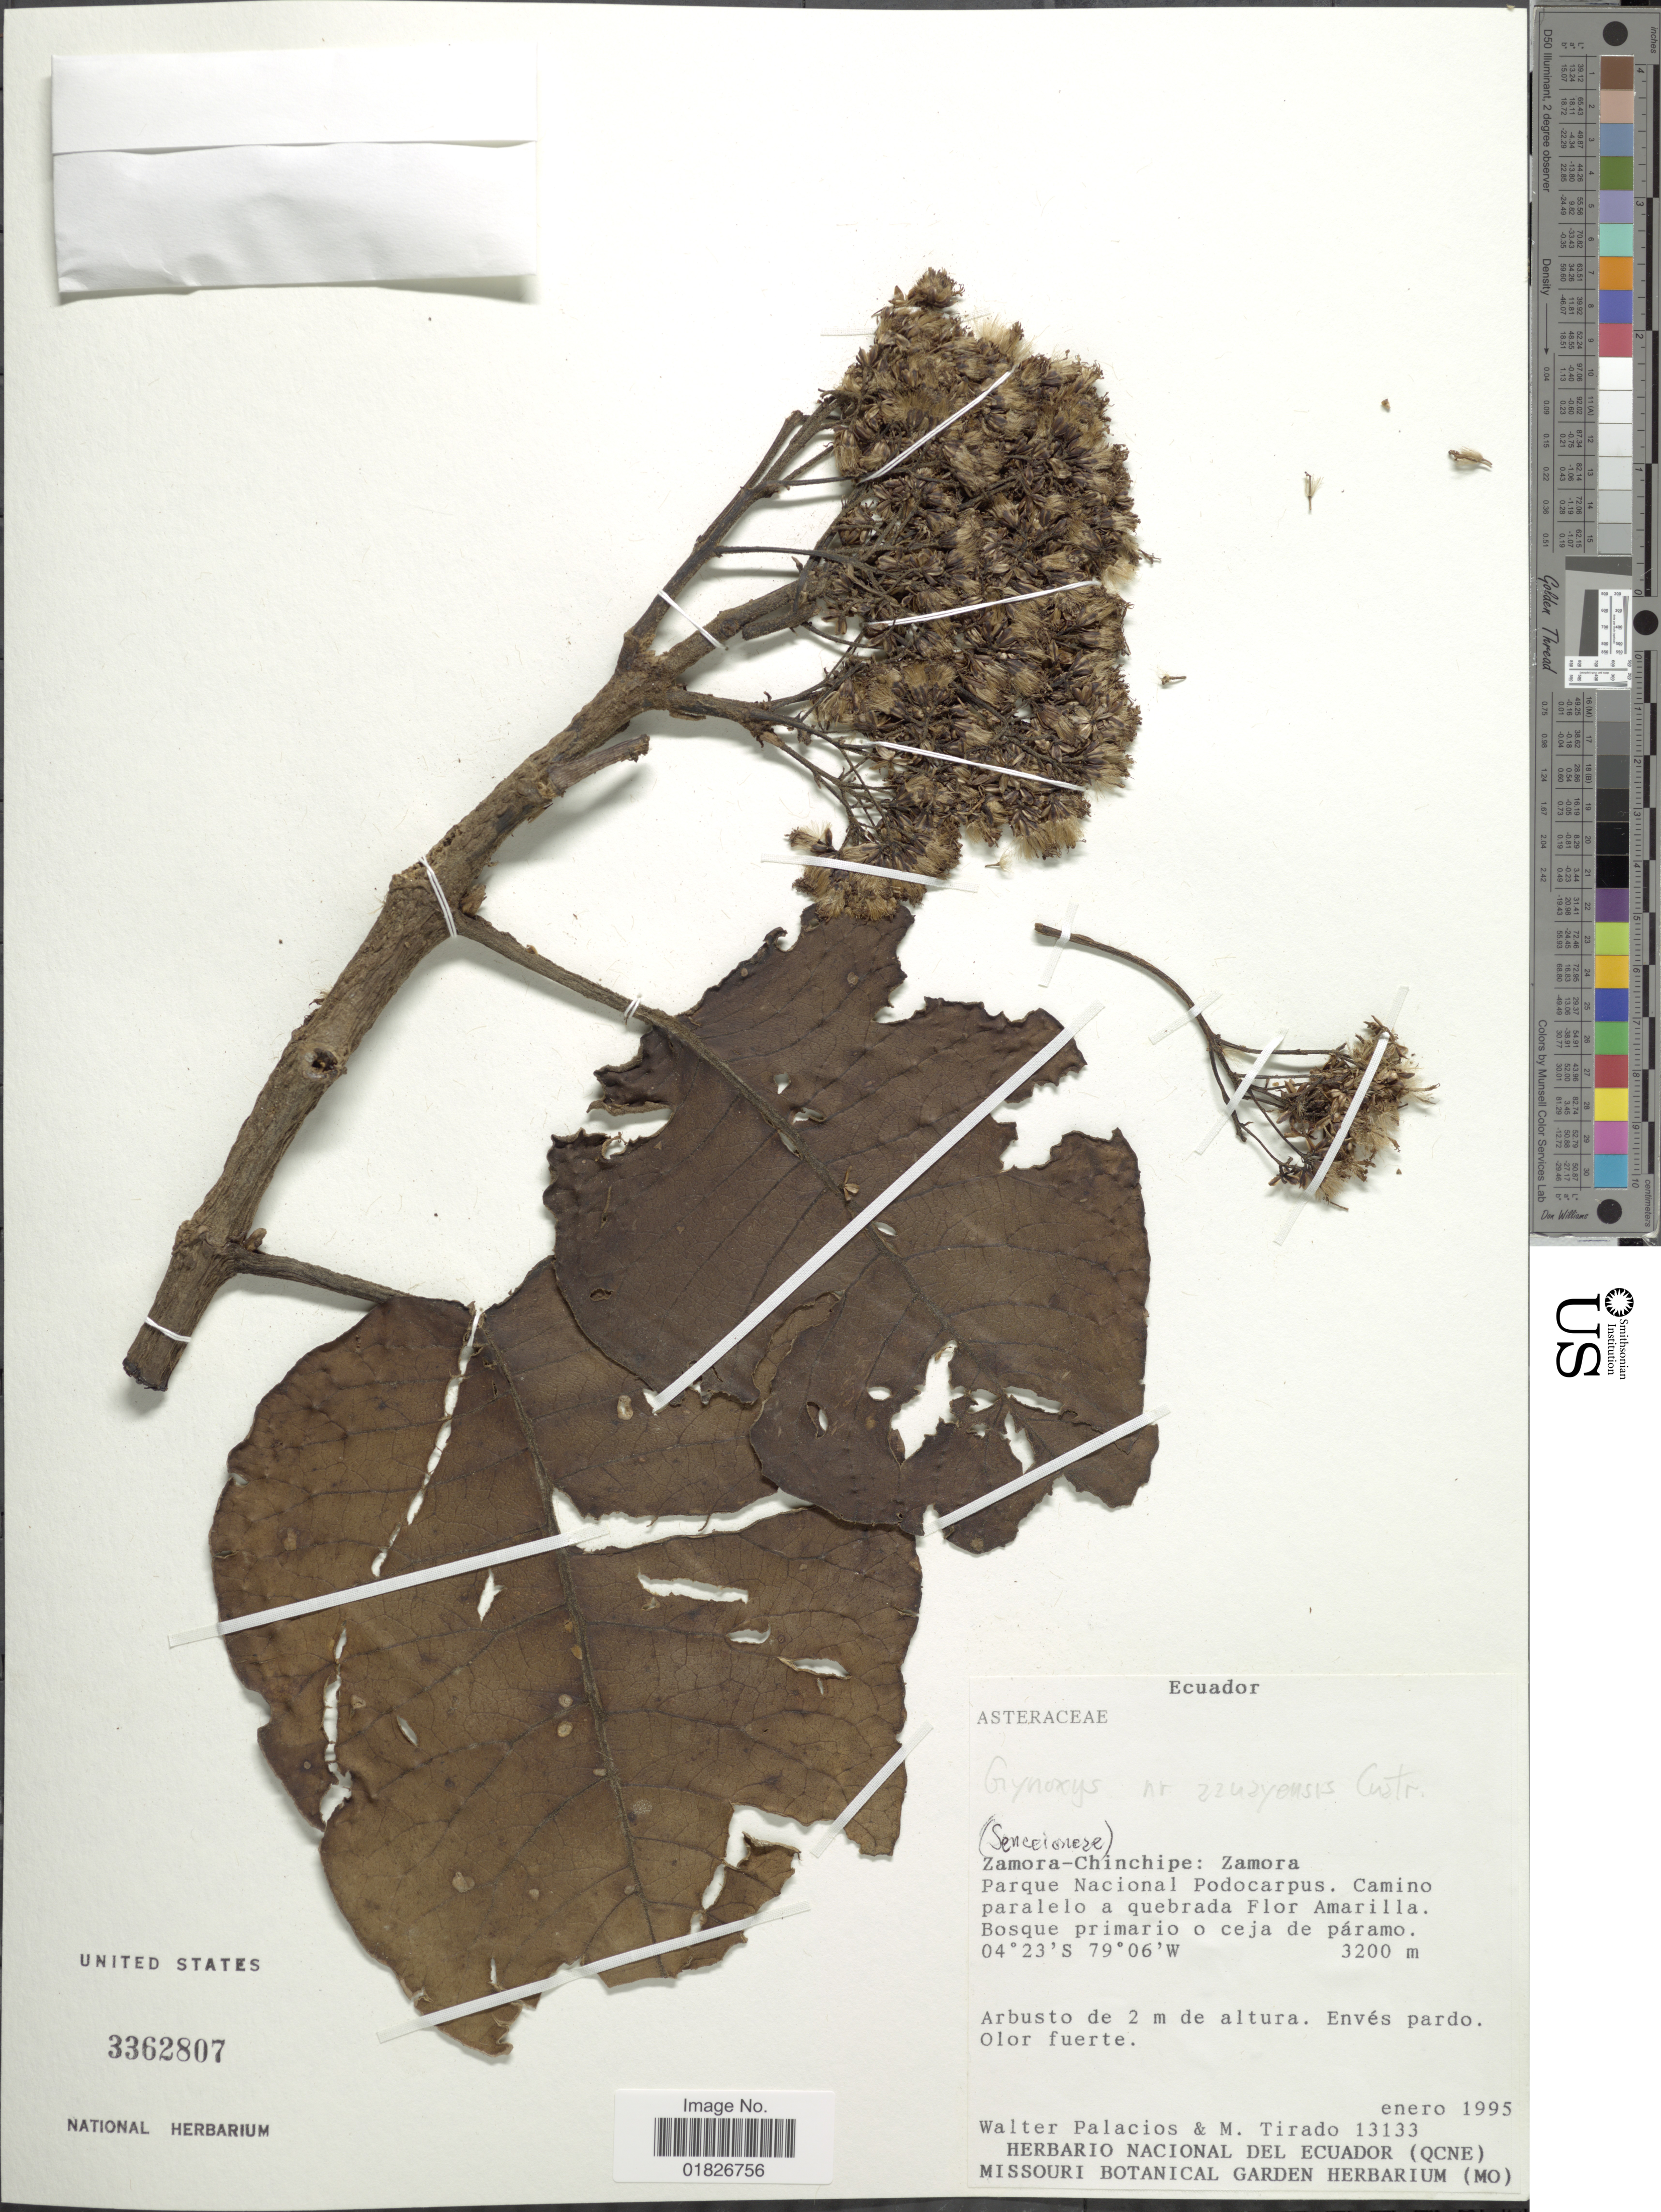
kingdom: Plantae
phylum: Tracheophyta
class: Magnoliopsida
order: Asterales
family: Asteraceae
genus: Gynoxys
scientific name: Gynoxys sp.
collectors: W. Palacios & M. Tirado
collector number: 13133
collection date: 1995-01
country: Ecuador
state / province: Zamora-Chinchipe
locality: Zamora, Parque Nacional Podocarpus, Camino paralelo a quebrada Flor Amarilla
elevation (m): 3200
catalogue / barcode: US 3362807